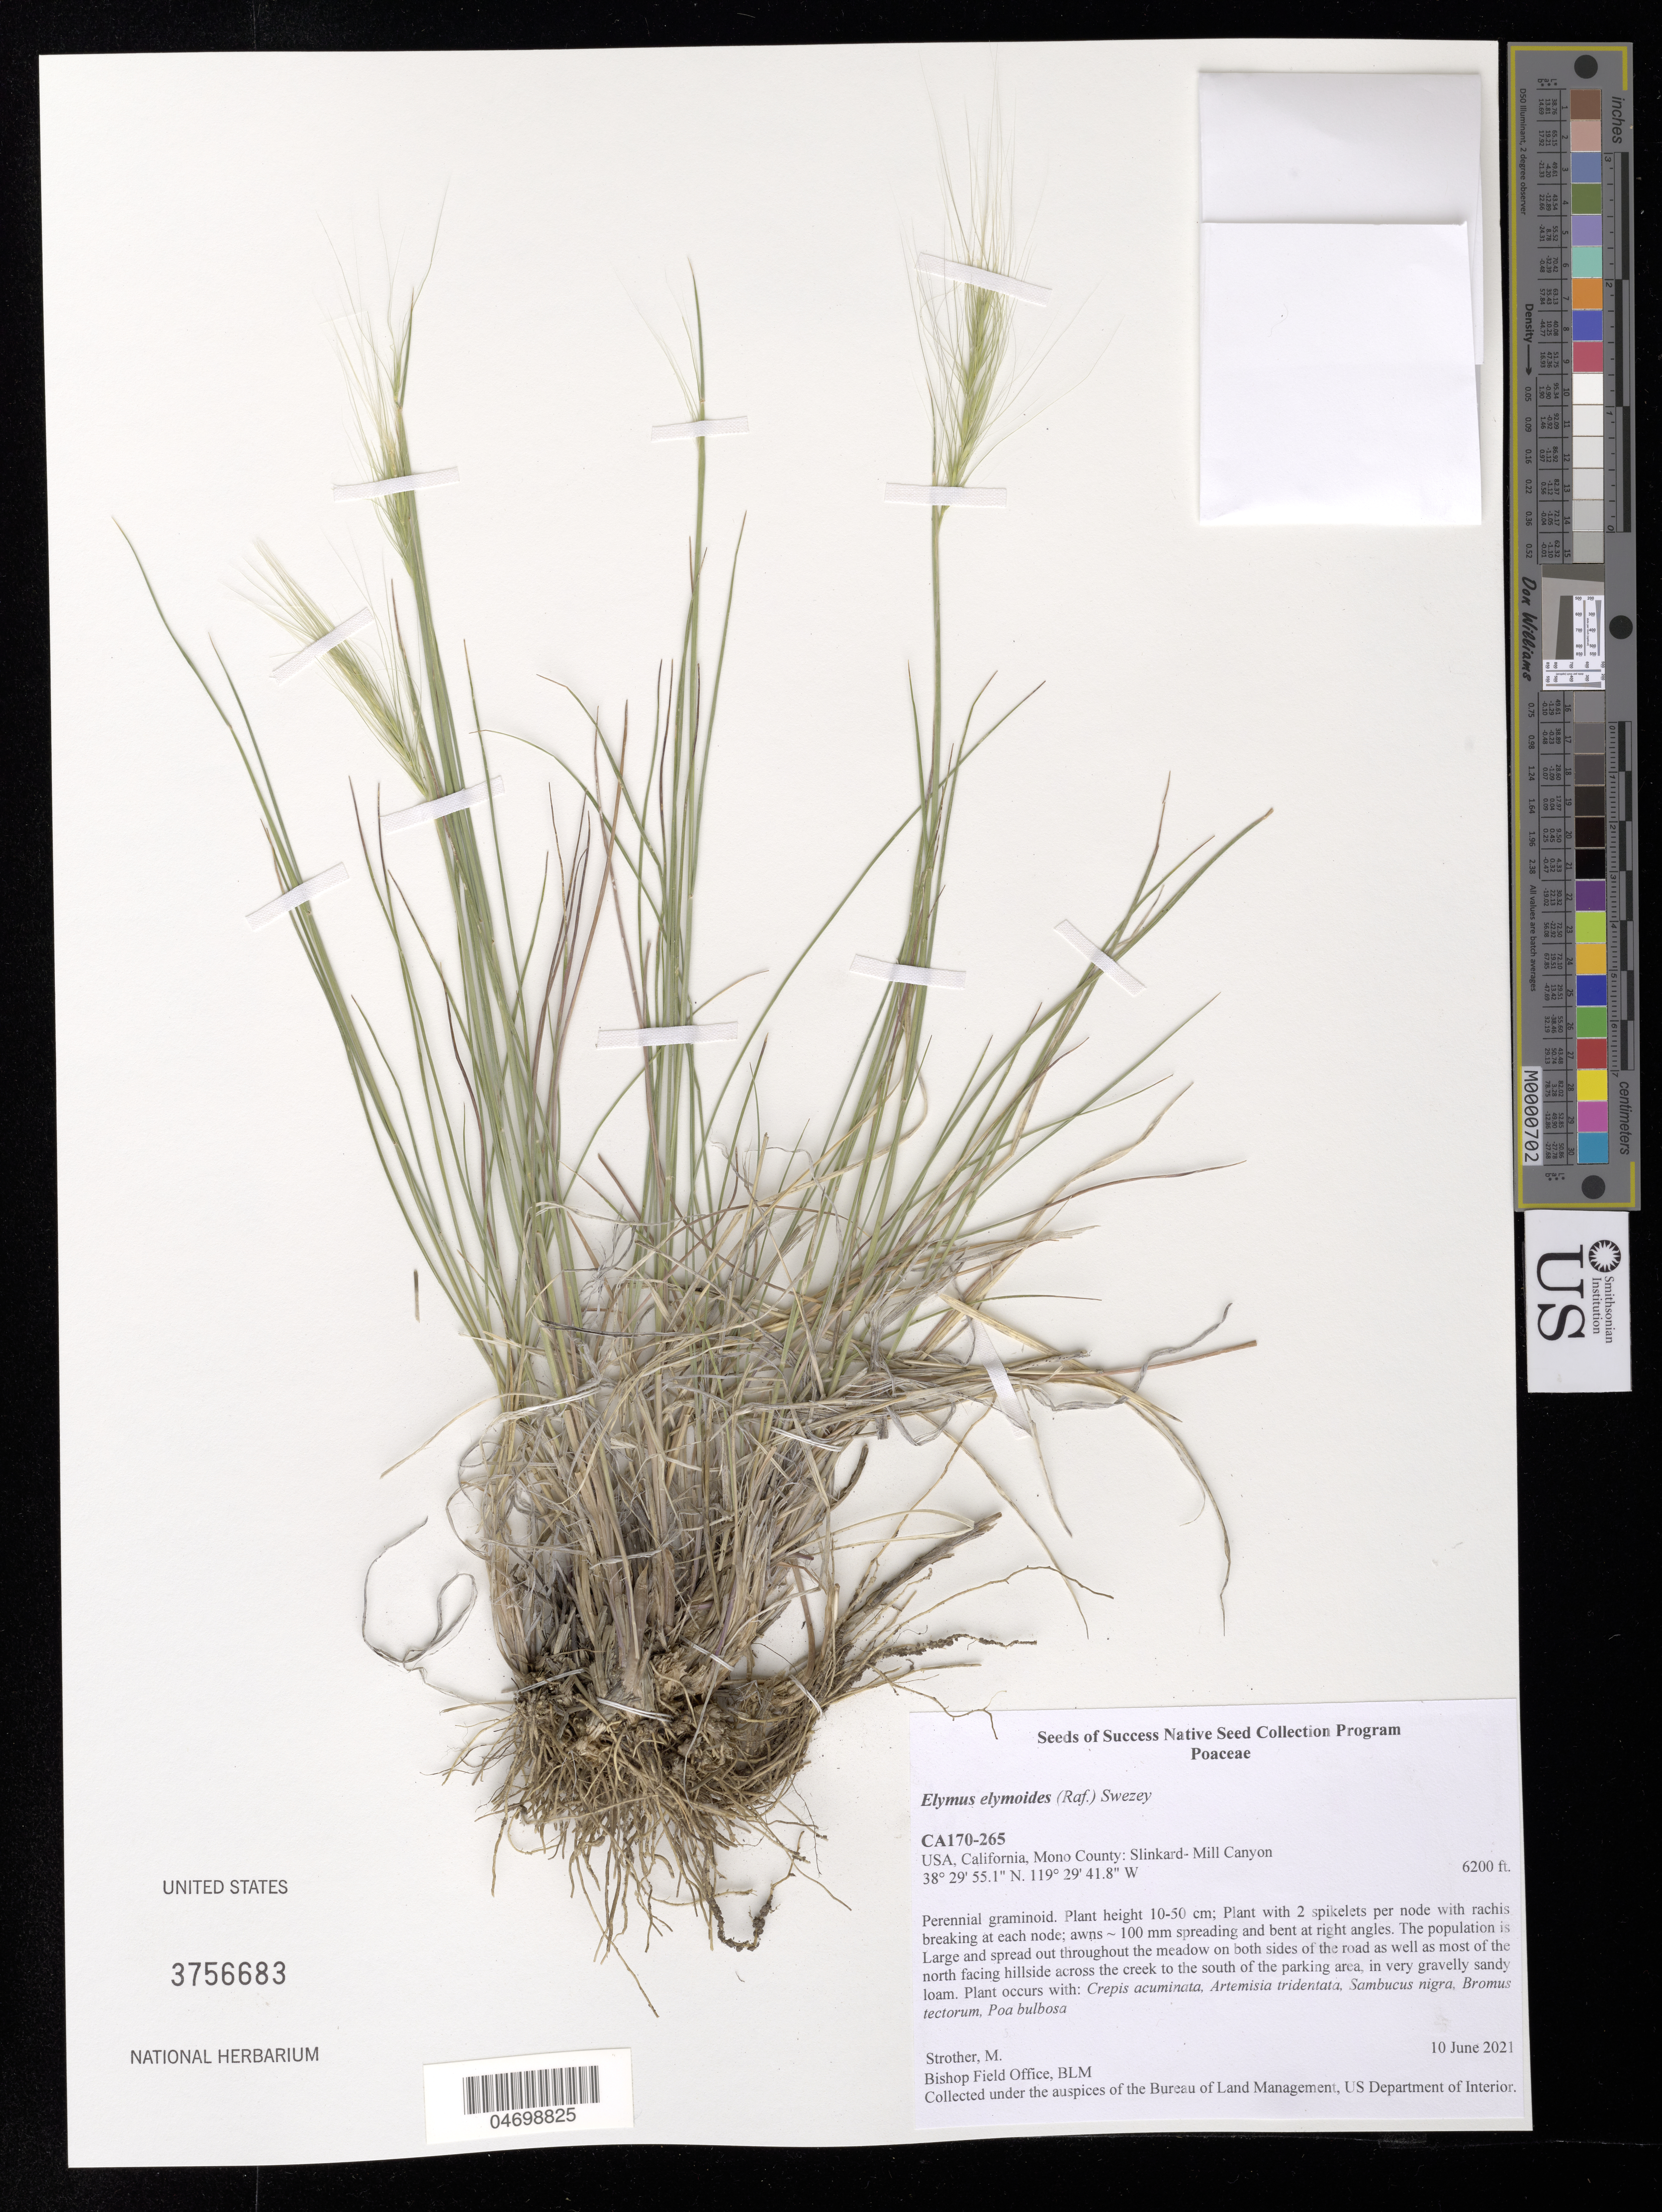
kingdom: Plantae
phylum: Tracheophyta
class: Liliopsida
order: Poales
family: Poaceae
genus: Elymus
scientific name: Elymus elymoides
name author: (Raf.) Swezey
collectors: M. Strother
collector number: CA170-265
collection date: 2021-06-10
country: United States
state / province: California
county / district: Mono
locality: Slinkard- Mill Canyon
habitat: Meadow, hillside across the creek. Very gravelly sandy loam. With Artemisia tridentata, Bromus tectorum, Poa bulbosa, etc.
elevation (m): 1890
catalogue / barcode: US 3756683